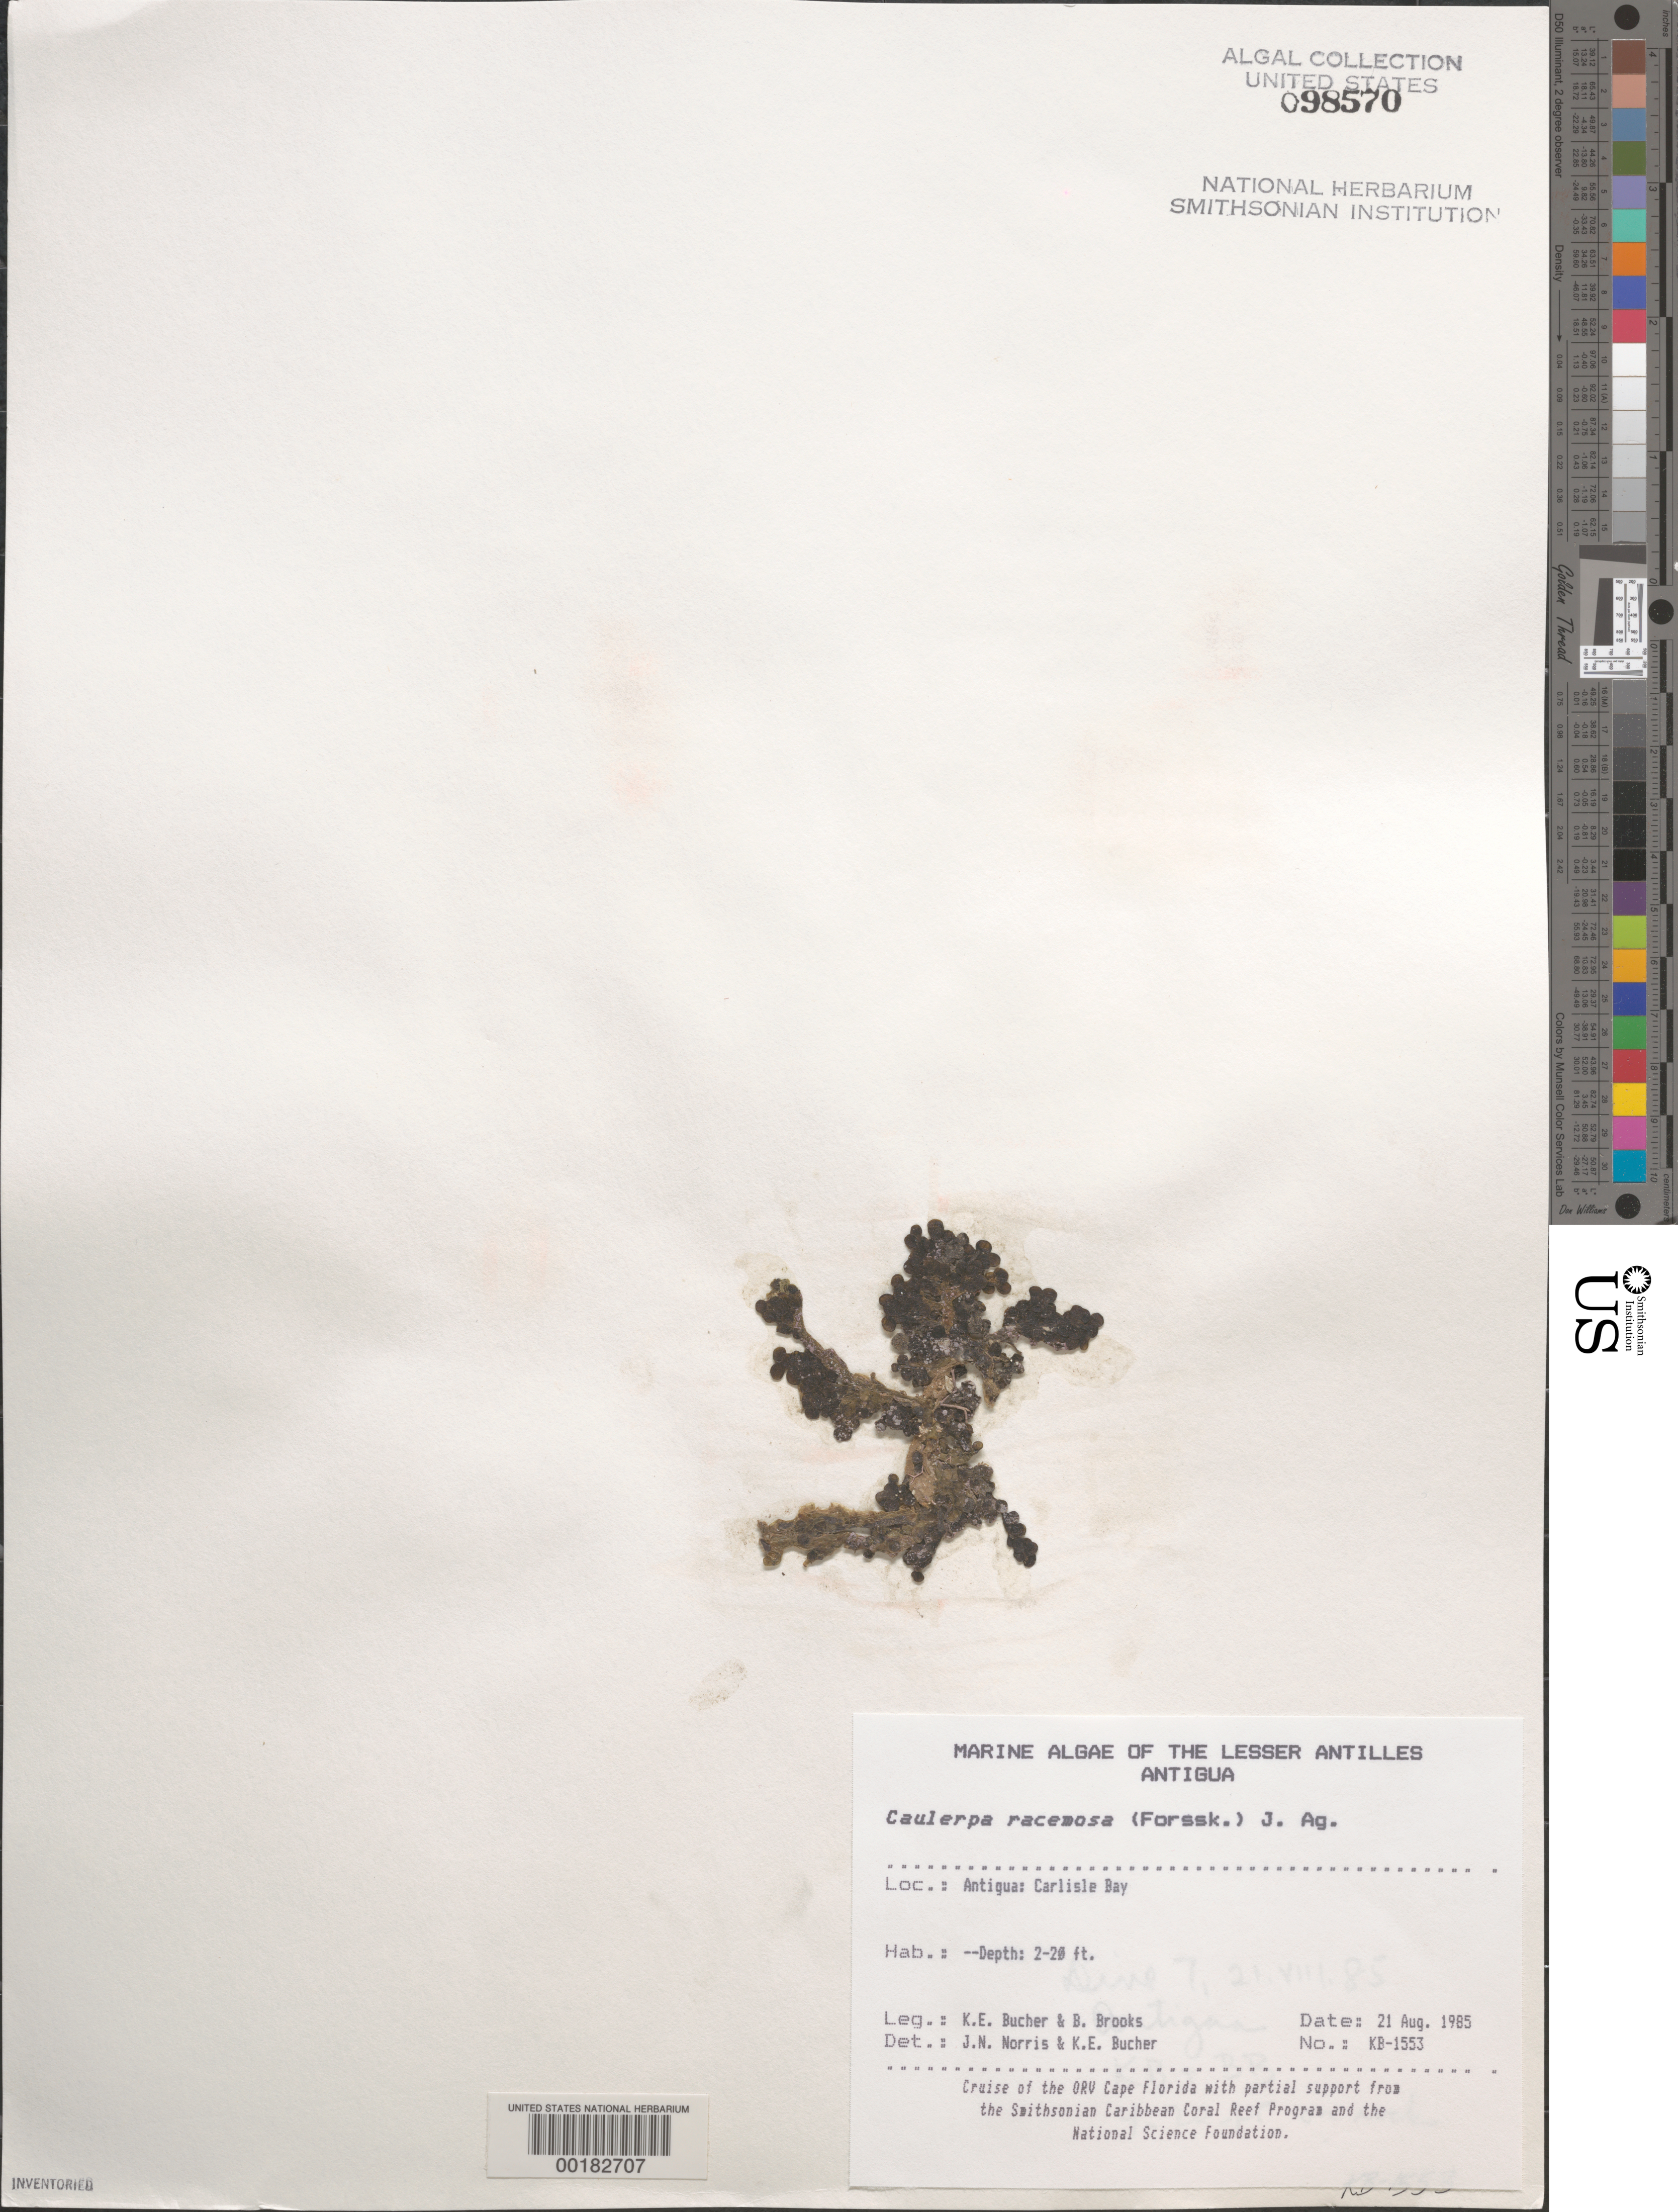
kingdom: Plantae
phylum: Chlorophyta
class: Ulvophyceae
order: Bryopsidales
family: Caulerpaceae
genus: Caulerpa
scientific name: Caulerpa racemosa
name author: (Forssk.) J. Agardh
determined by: Norris, J. N.; Bucher, K. E.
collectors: K. E. Bucher & B. Brooks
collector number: KB-1553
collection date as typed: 21 Aug 1985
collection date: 1985-08-21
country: Antigua and Barbuda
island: Antigua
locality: Carlisle Bay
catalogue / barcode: US 98570